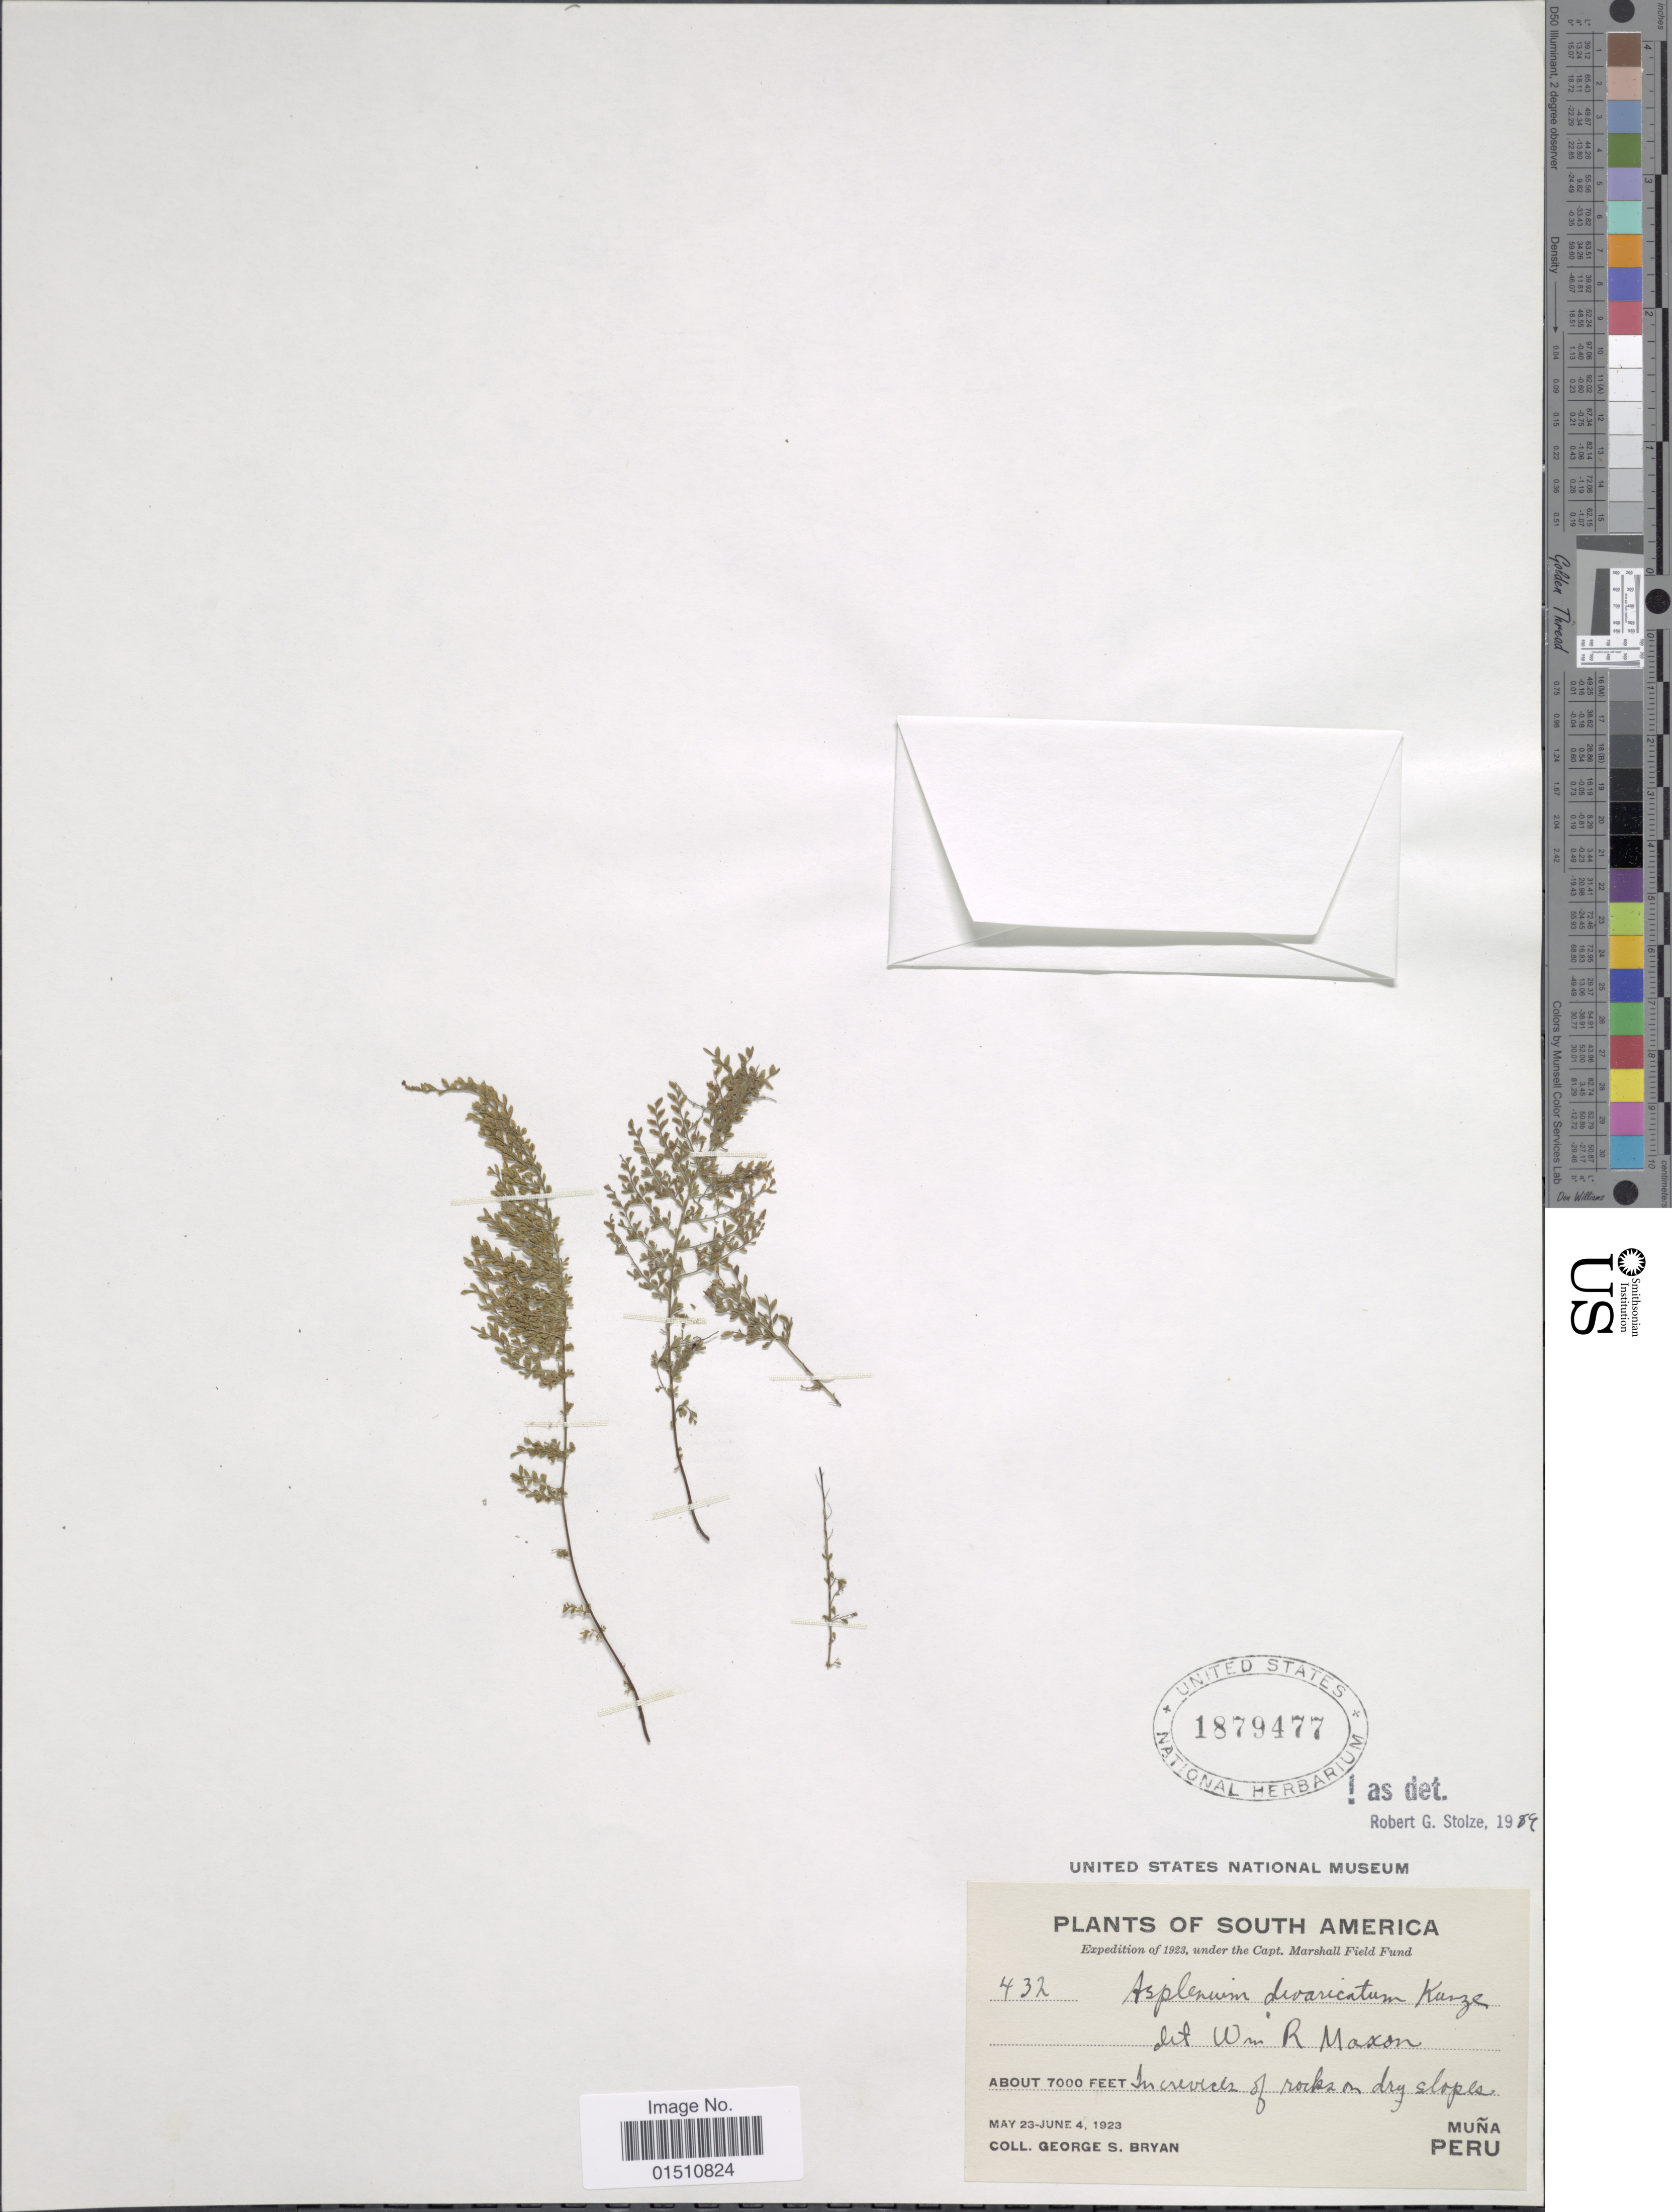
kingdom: Plantae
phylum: Tracheophyta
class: Polypodiopsida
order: Polypodiales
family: Aspleniaceae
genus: Asplenium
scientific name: Asplenium divaricatum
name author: Kunze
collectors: G. S. Bryan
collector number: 432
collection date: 1923-05-23/1923-06-04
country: Peru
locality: South America, Muna, Peru.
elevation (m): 2134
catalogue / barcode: US 1879477